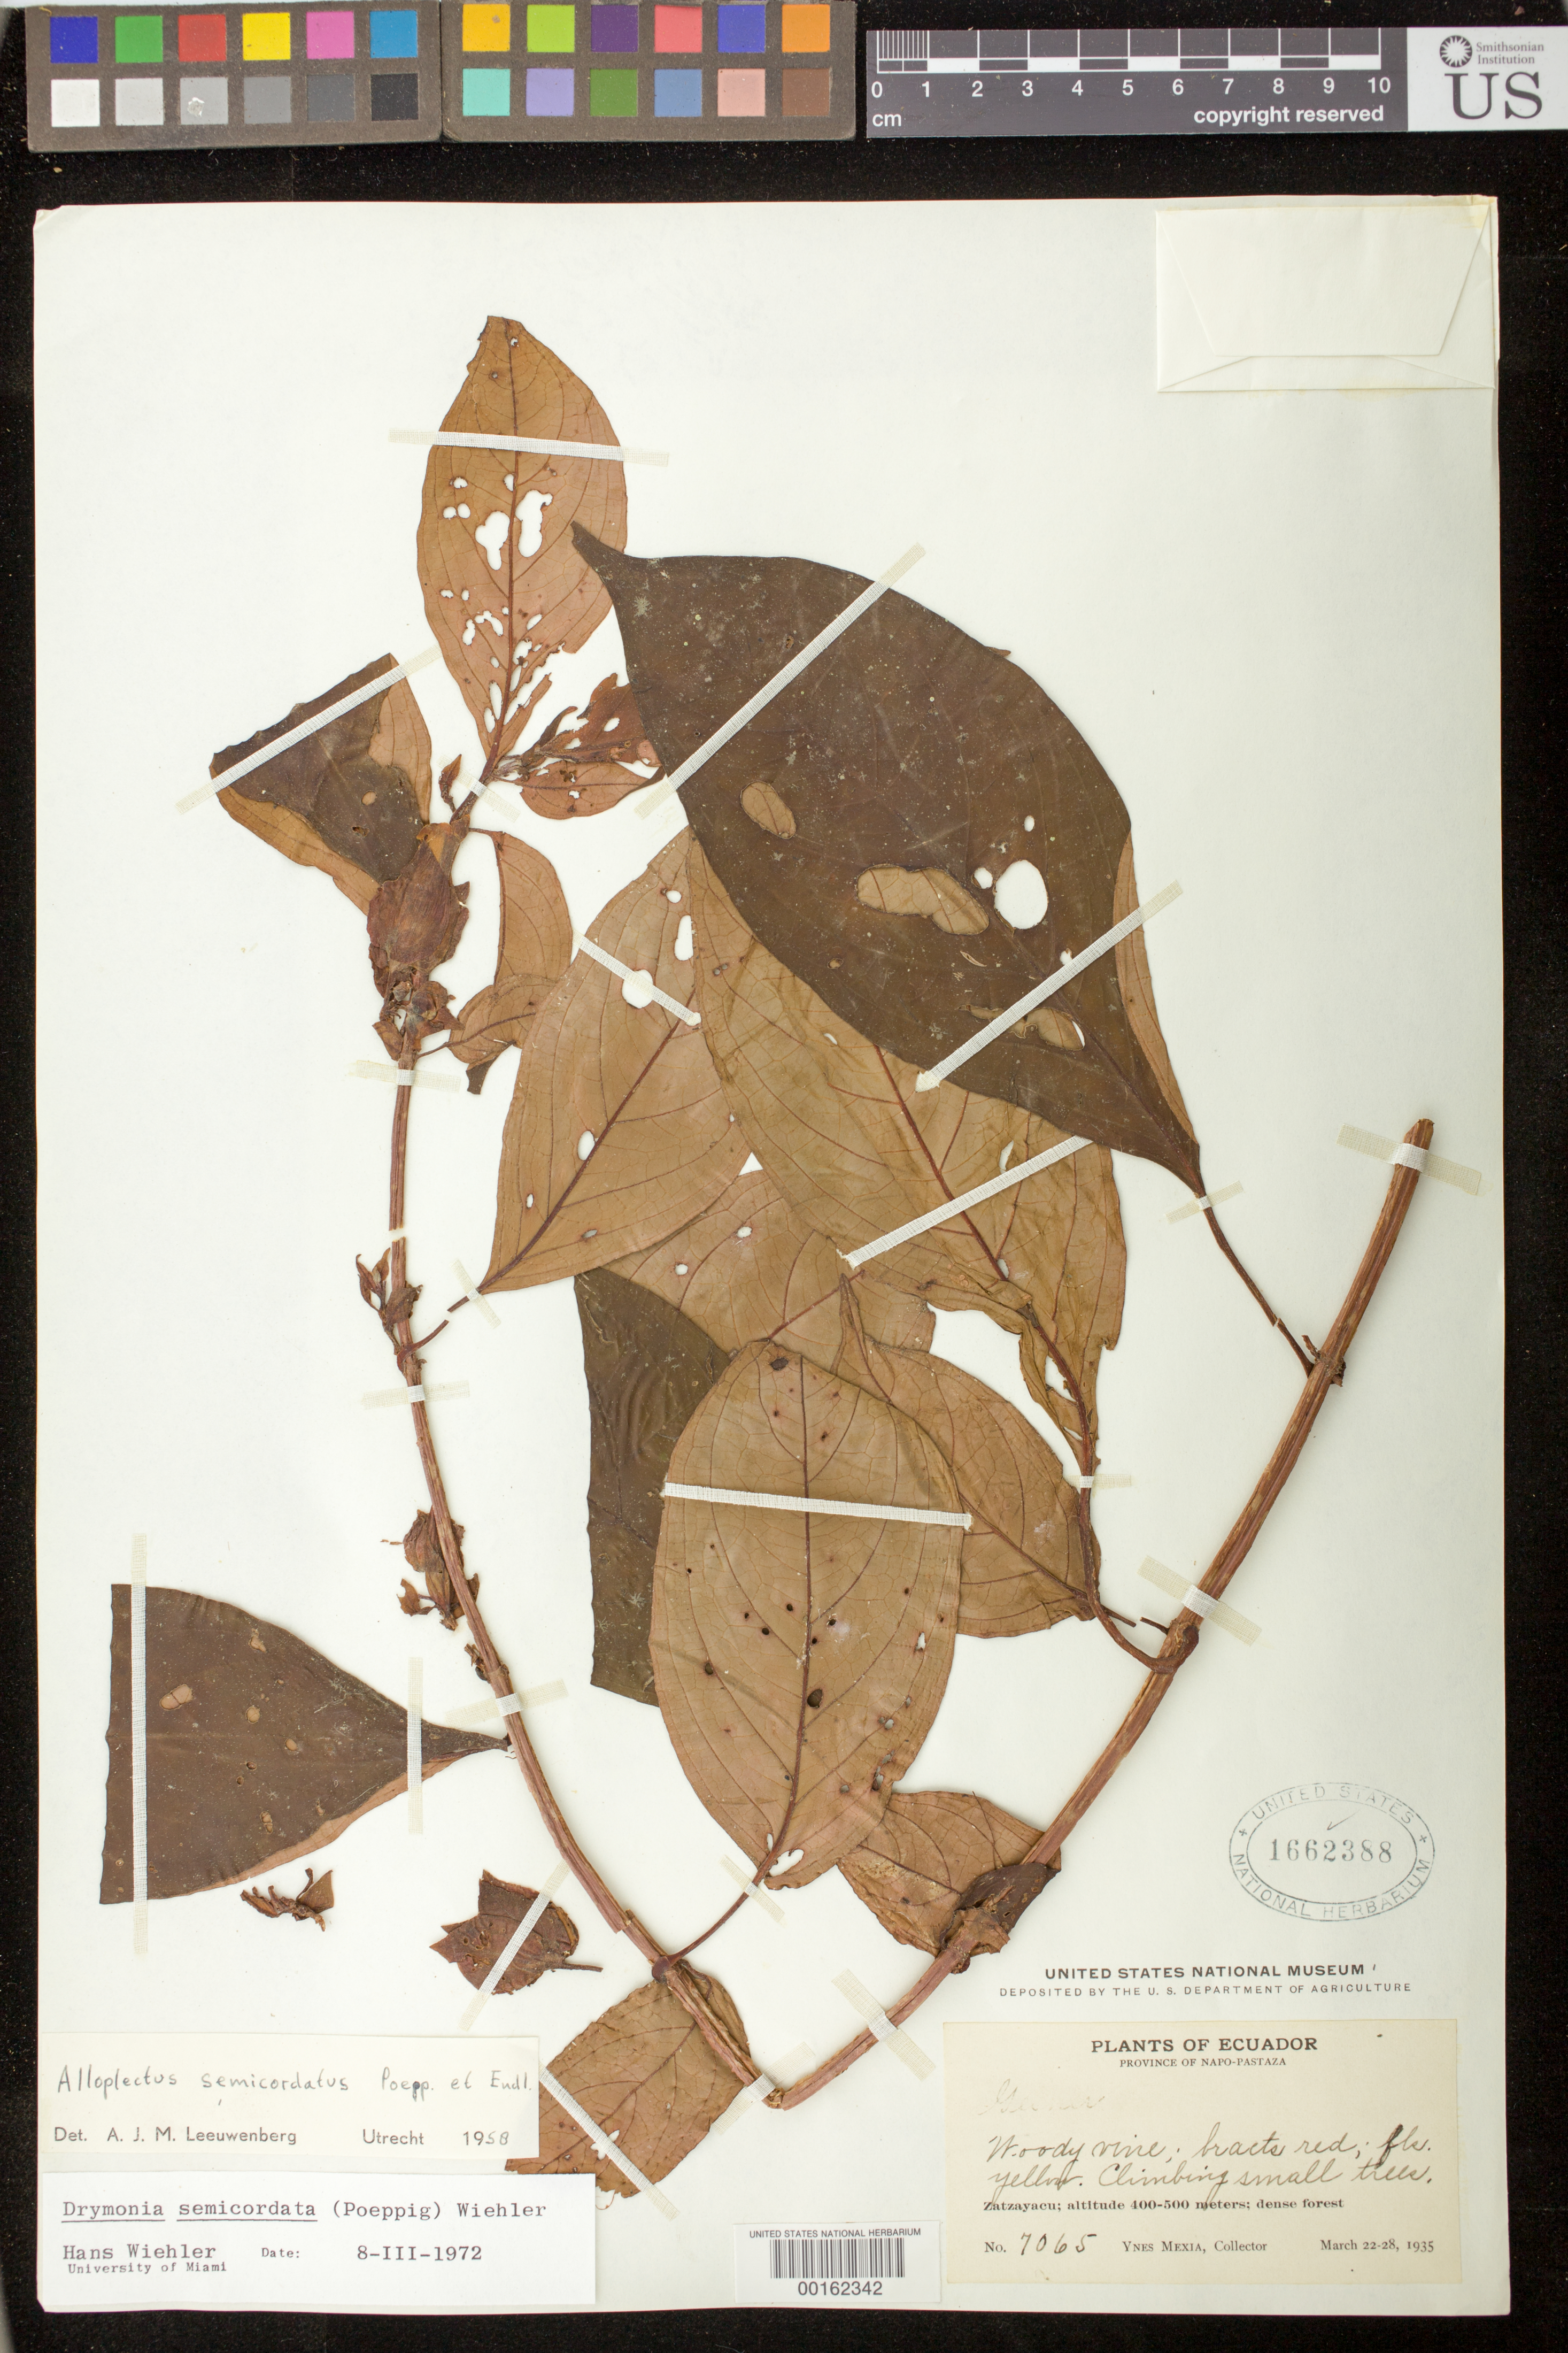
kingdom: Plantae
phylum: Tracheophyta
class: Magnoliopsida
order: Lamiales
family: Gesneriaceae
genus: Drymonia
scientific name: Drymonia semicordata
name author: (Poepp.) Wiehler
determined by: Skog, Laurence E.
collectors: Y. Mexia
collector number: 7065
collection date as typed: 22-28 Mar 1935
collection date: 1935-03-22/1935-03-28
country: Ecuador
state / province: Napo / Pastaza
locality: Zatzayacu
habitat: Dense forest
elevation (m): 400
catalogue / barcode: US 1662388